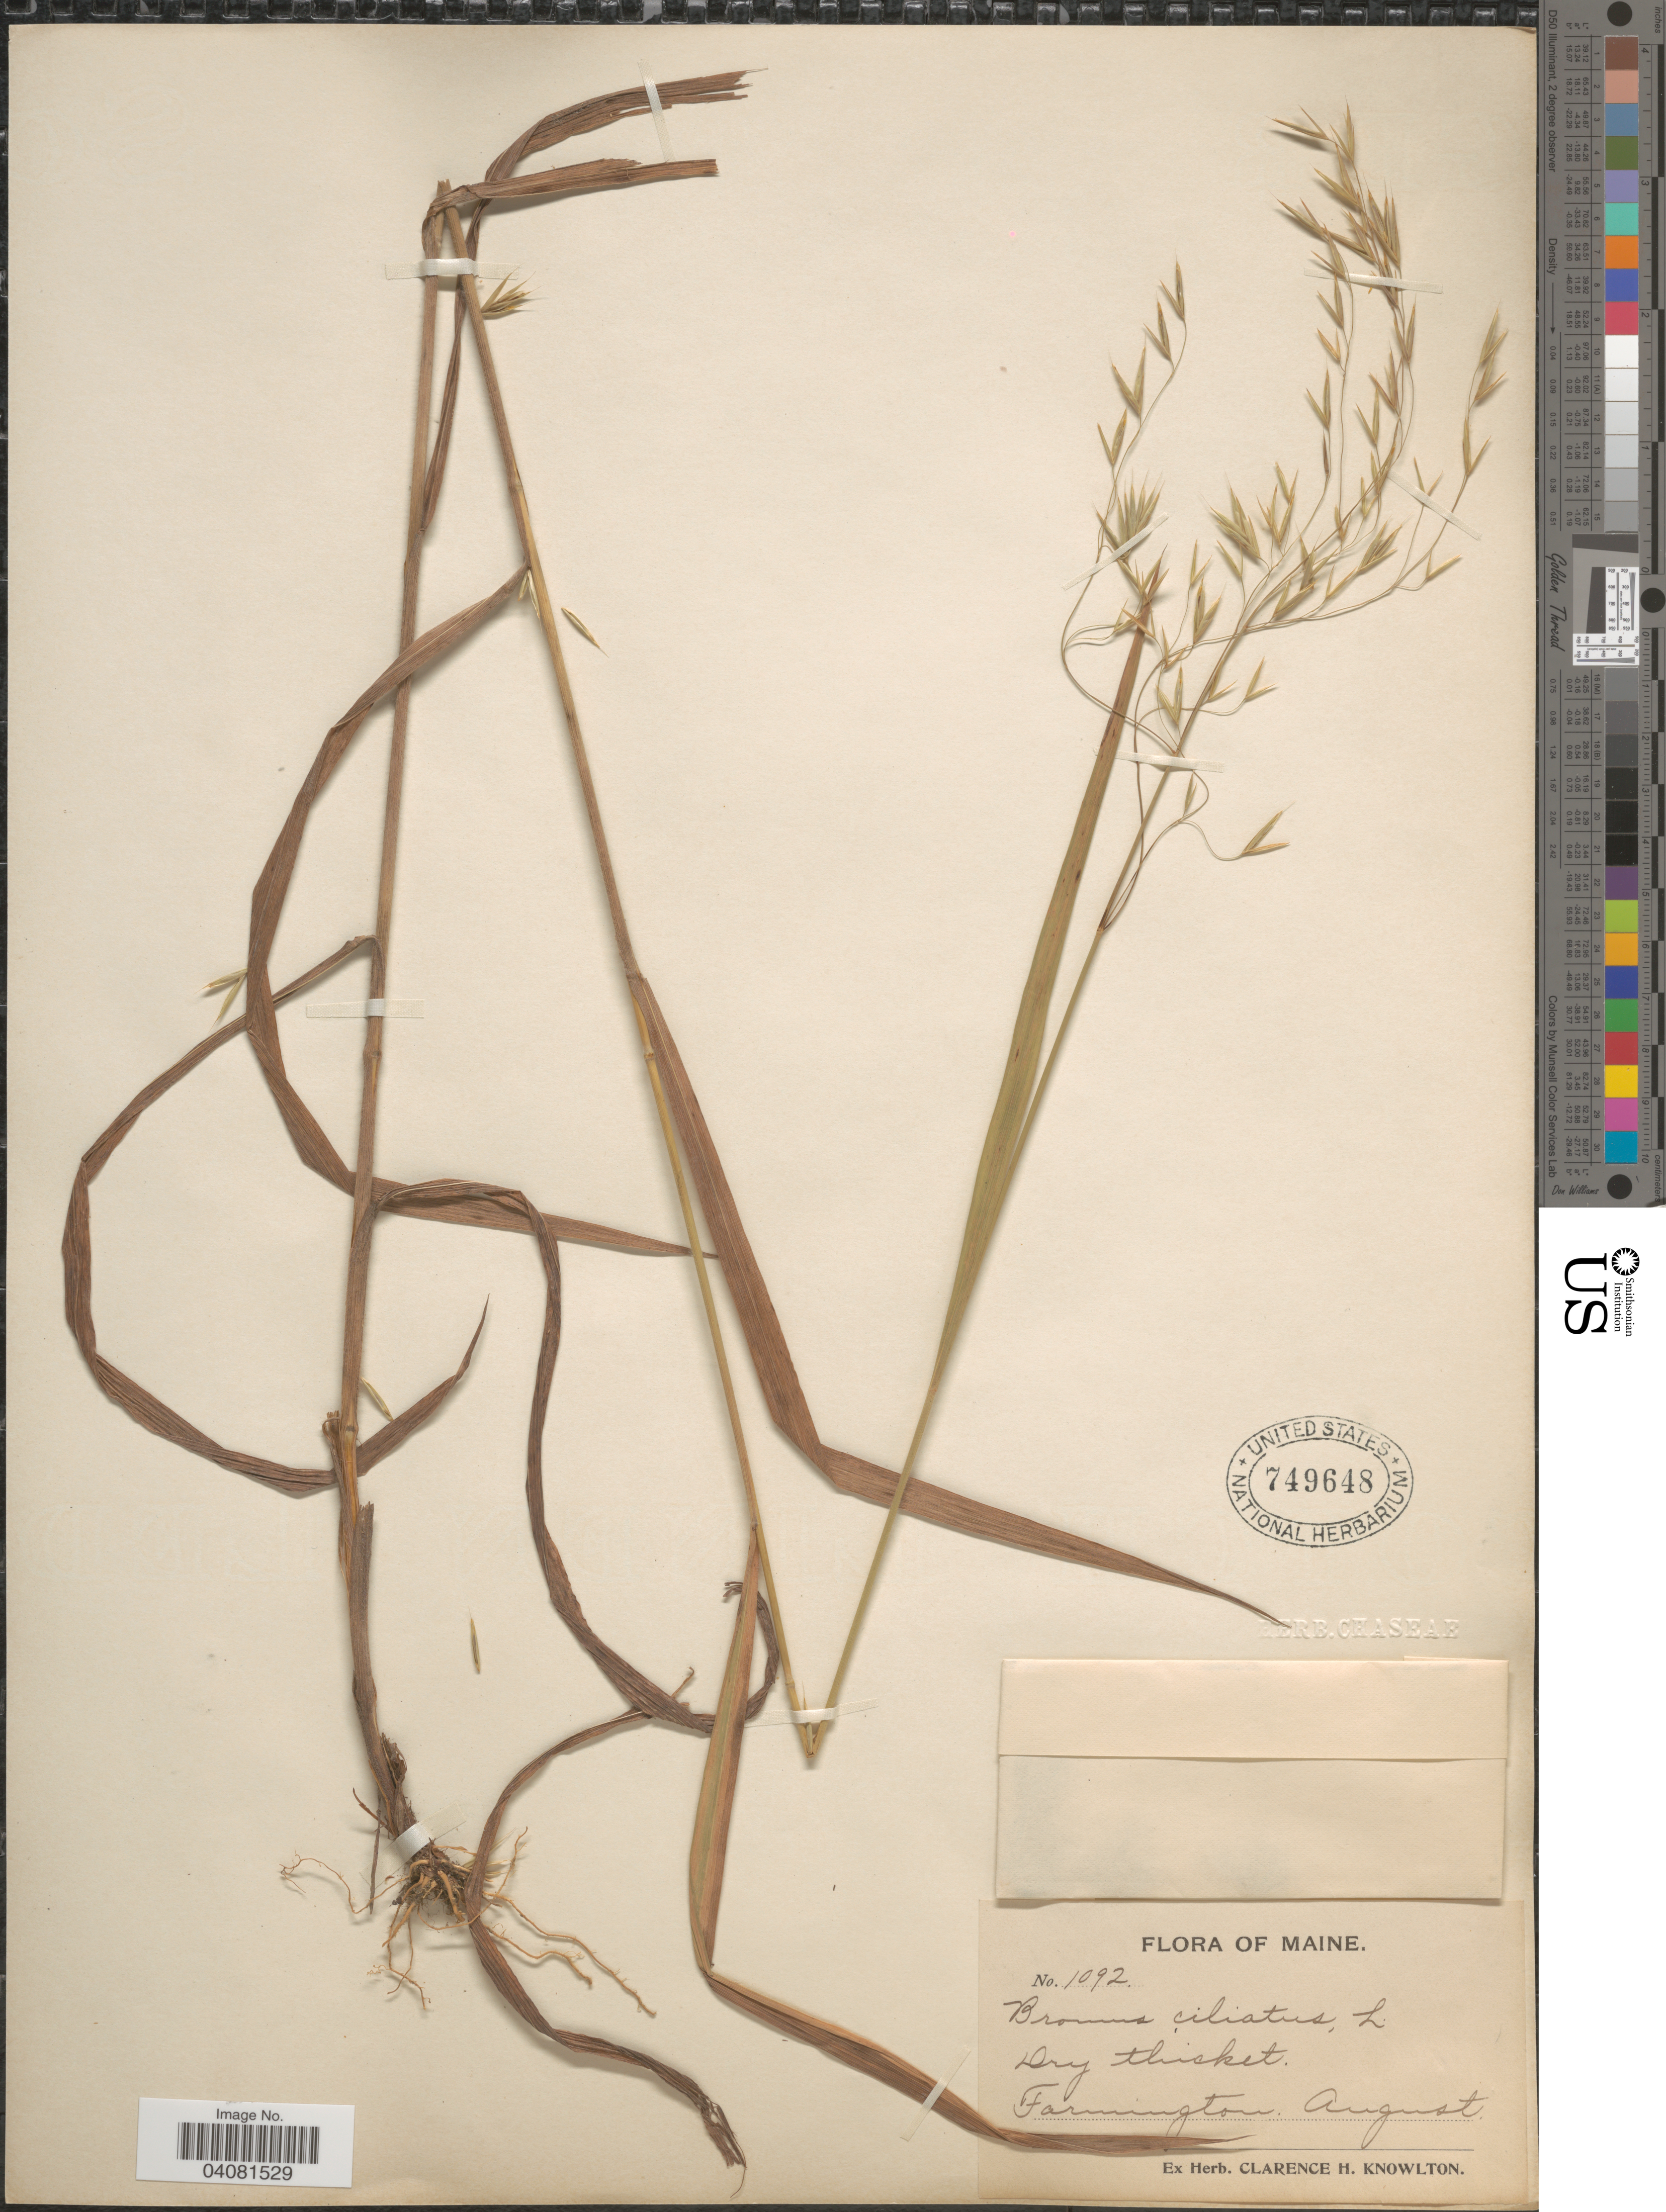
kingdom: Plantae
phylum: Tracheophyta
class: Liliopsida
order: Poales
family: Poaceae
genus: Bromus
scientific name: Bromus ciliatus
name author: L.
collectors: Ex Herb. Clarence H. Knowlton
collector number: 1092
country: United States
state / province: Maine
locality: Farmington.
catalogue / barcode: US 749648